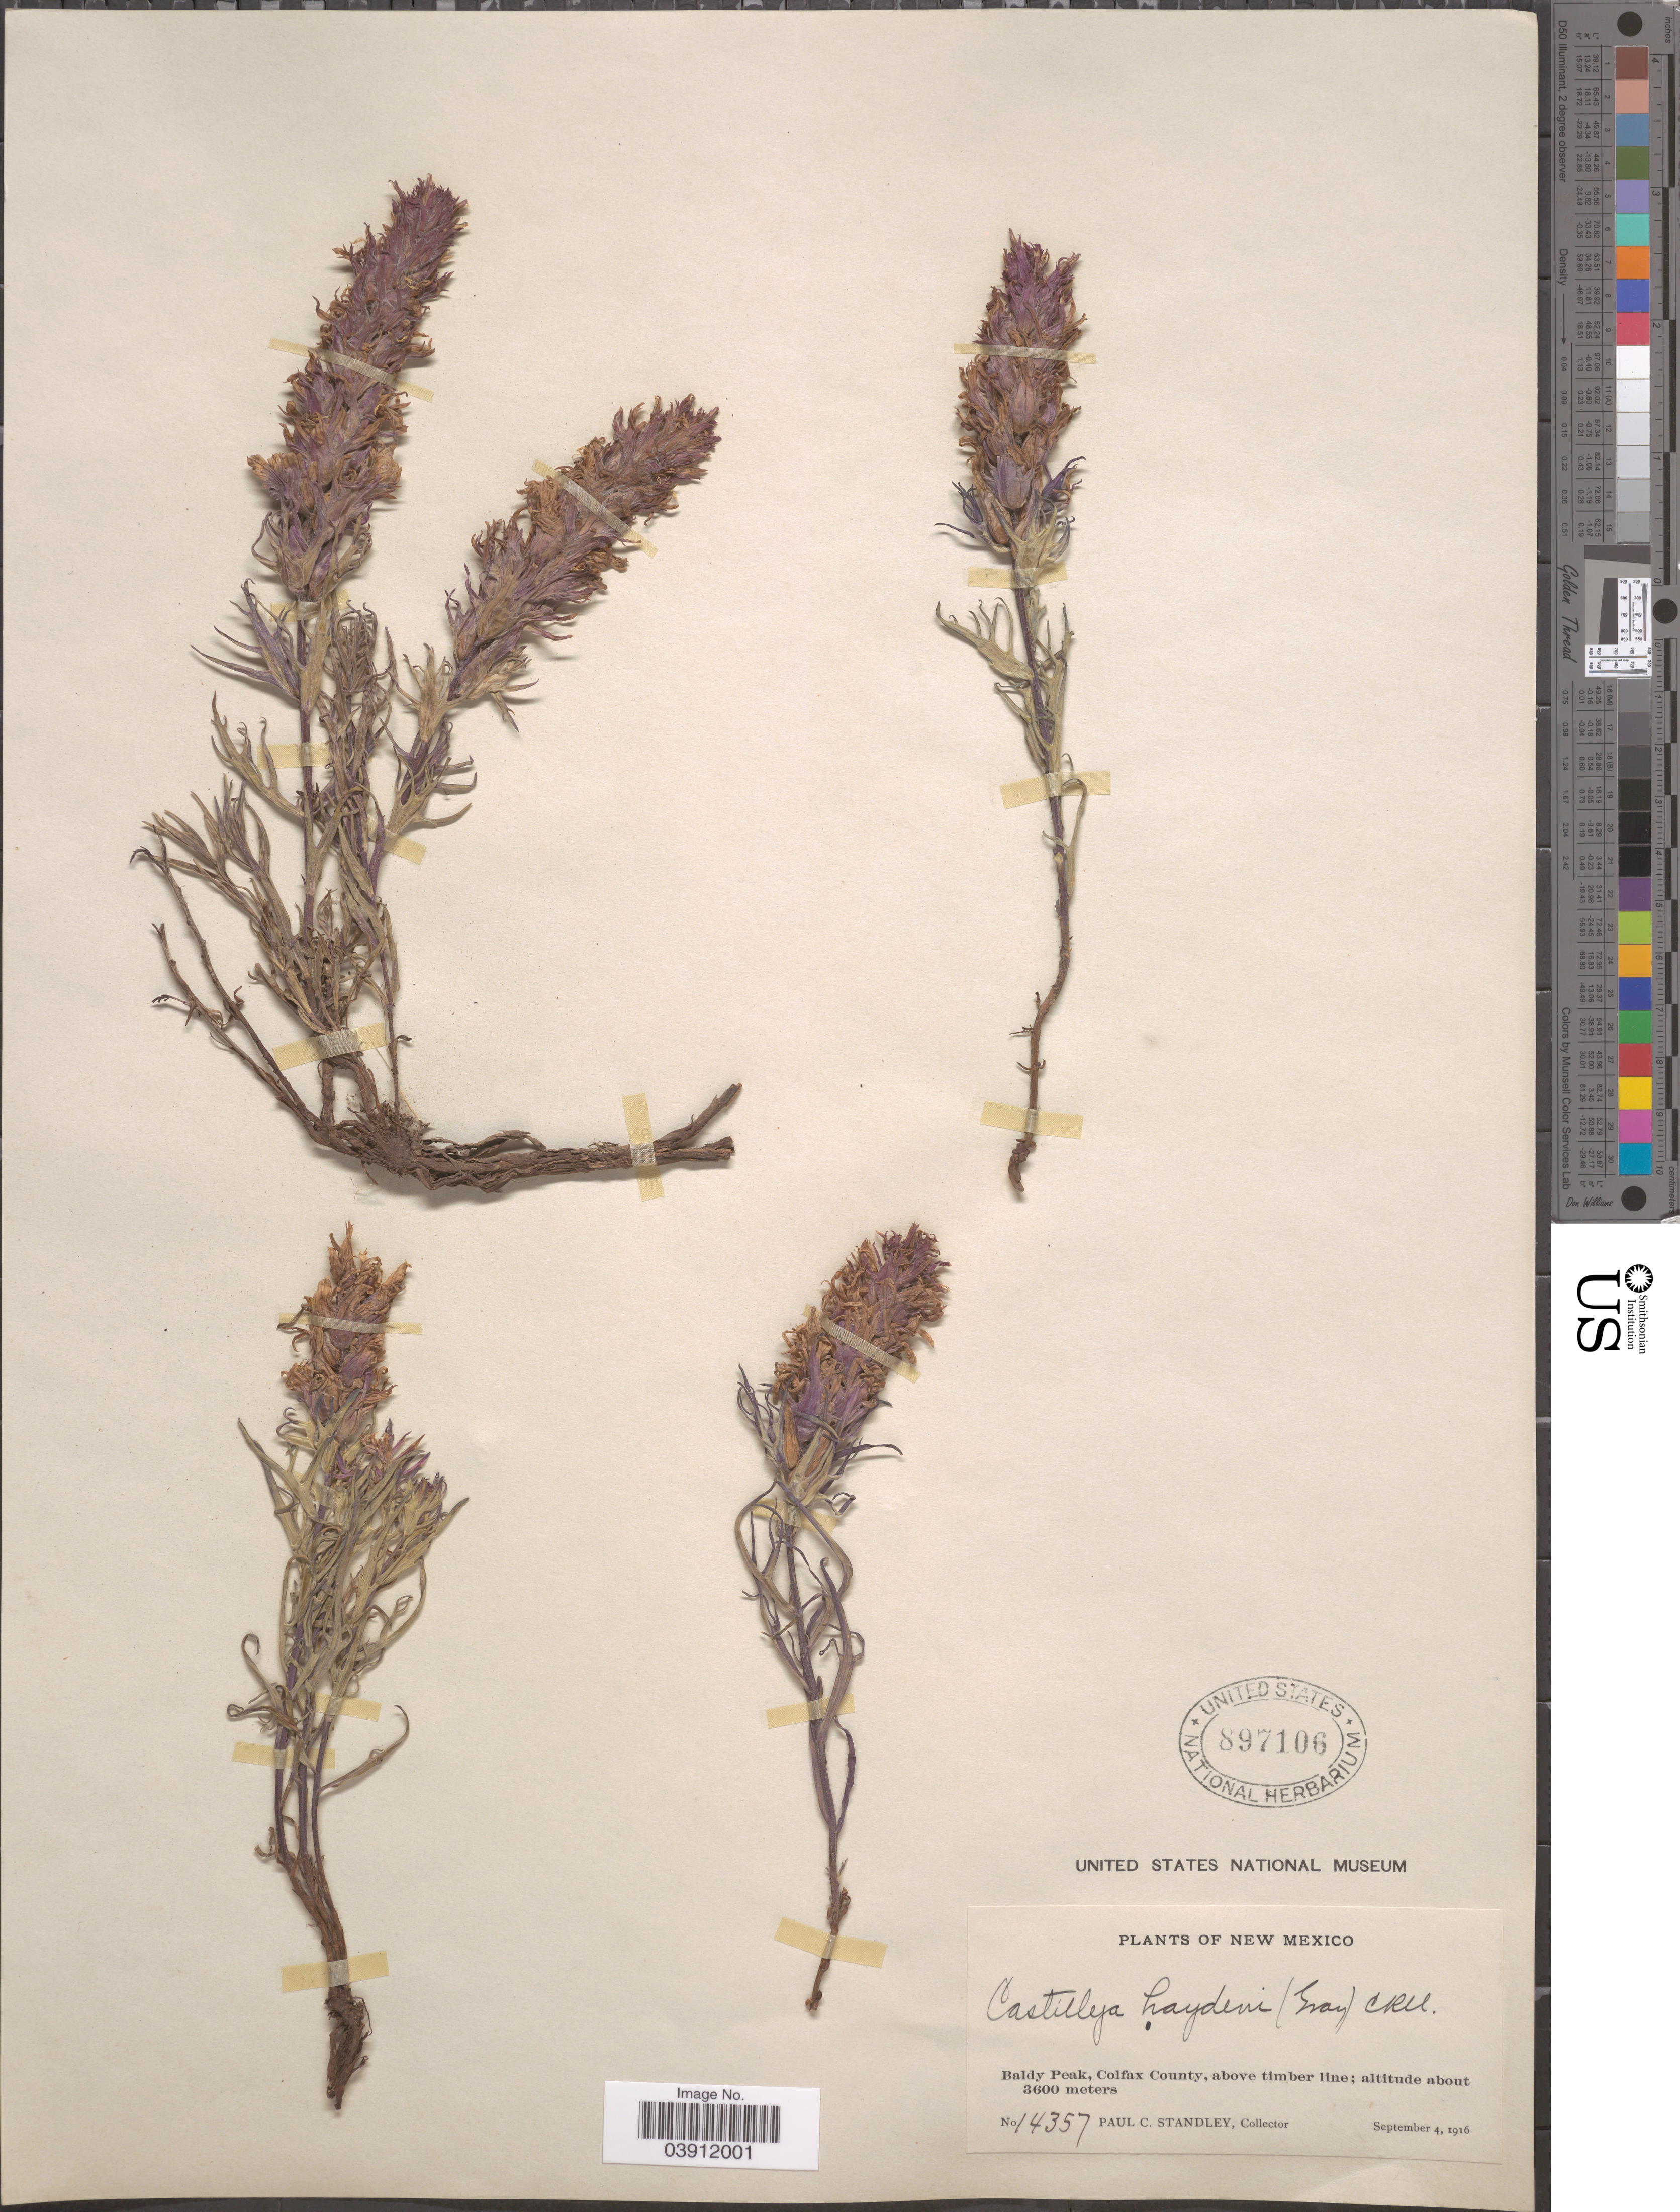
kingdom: Plantae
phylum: Tracheophyta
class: Magnoliopsida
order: Lamiales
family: Orobanchaceae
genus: Castilleja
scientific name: Castilleja haydenii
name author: (A. Gray) Cockerell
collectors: P. C. Standley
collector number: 14357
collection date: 1916-09-04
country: United States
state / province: New Mexico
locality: Baldy Peak, Colfax County, above timber line.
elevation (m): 3600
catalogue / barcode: US 897106